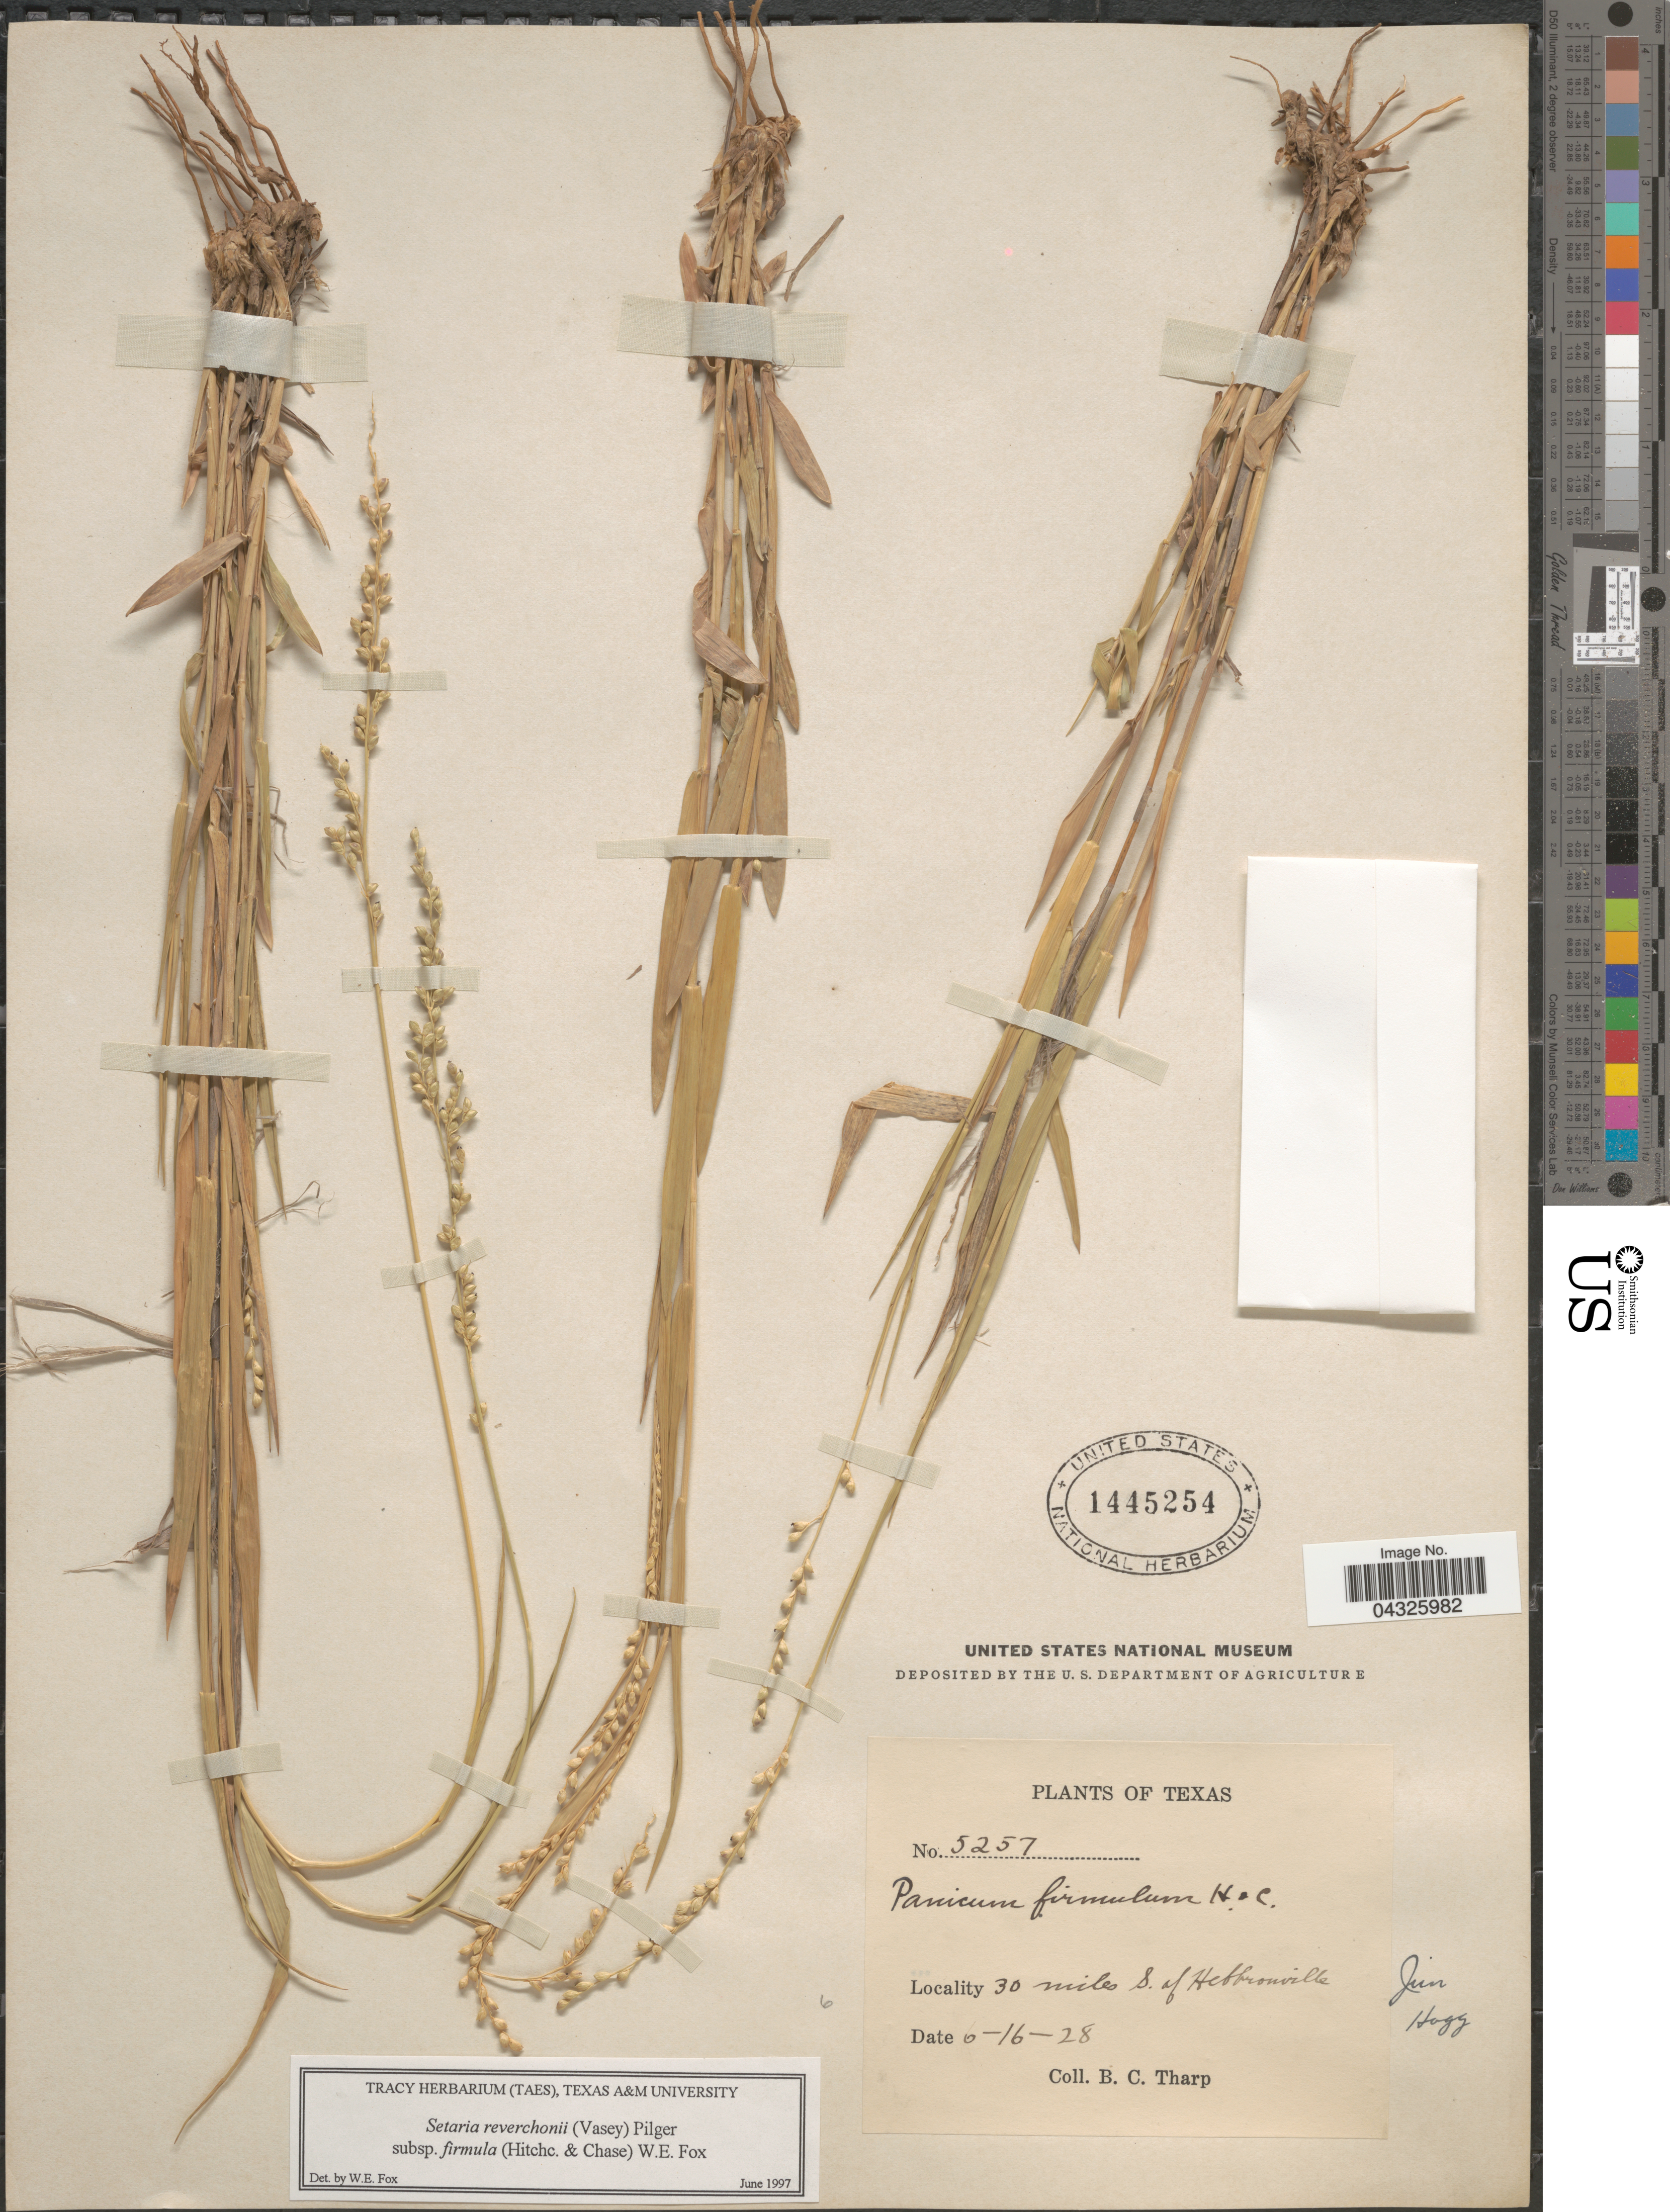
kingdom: Plantae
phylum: Tracheophyta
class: Liliopsida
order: Poales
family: Poaceae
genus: Setaria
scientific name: Setaria reverchonii subsp. firmula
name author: (Hitchc. & Chase) W.E. Fox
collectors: B. C. Tharp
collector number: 5257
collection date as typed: Transcribed d/m/y: 16/6/28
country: United States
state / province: Texas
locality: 30 miles S. of Hebbronville.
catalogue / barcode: US 1445254